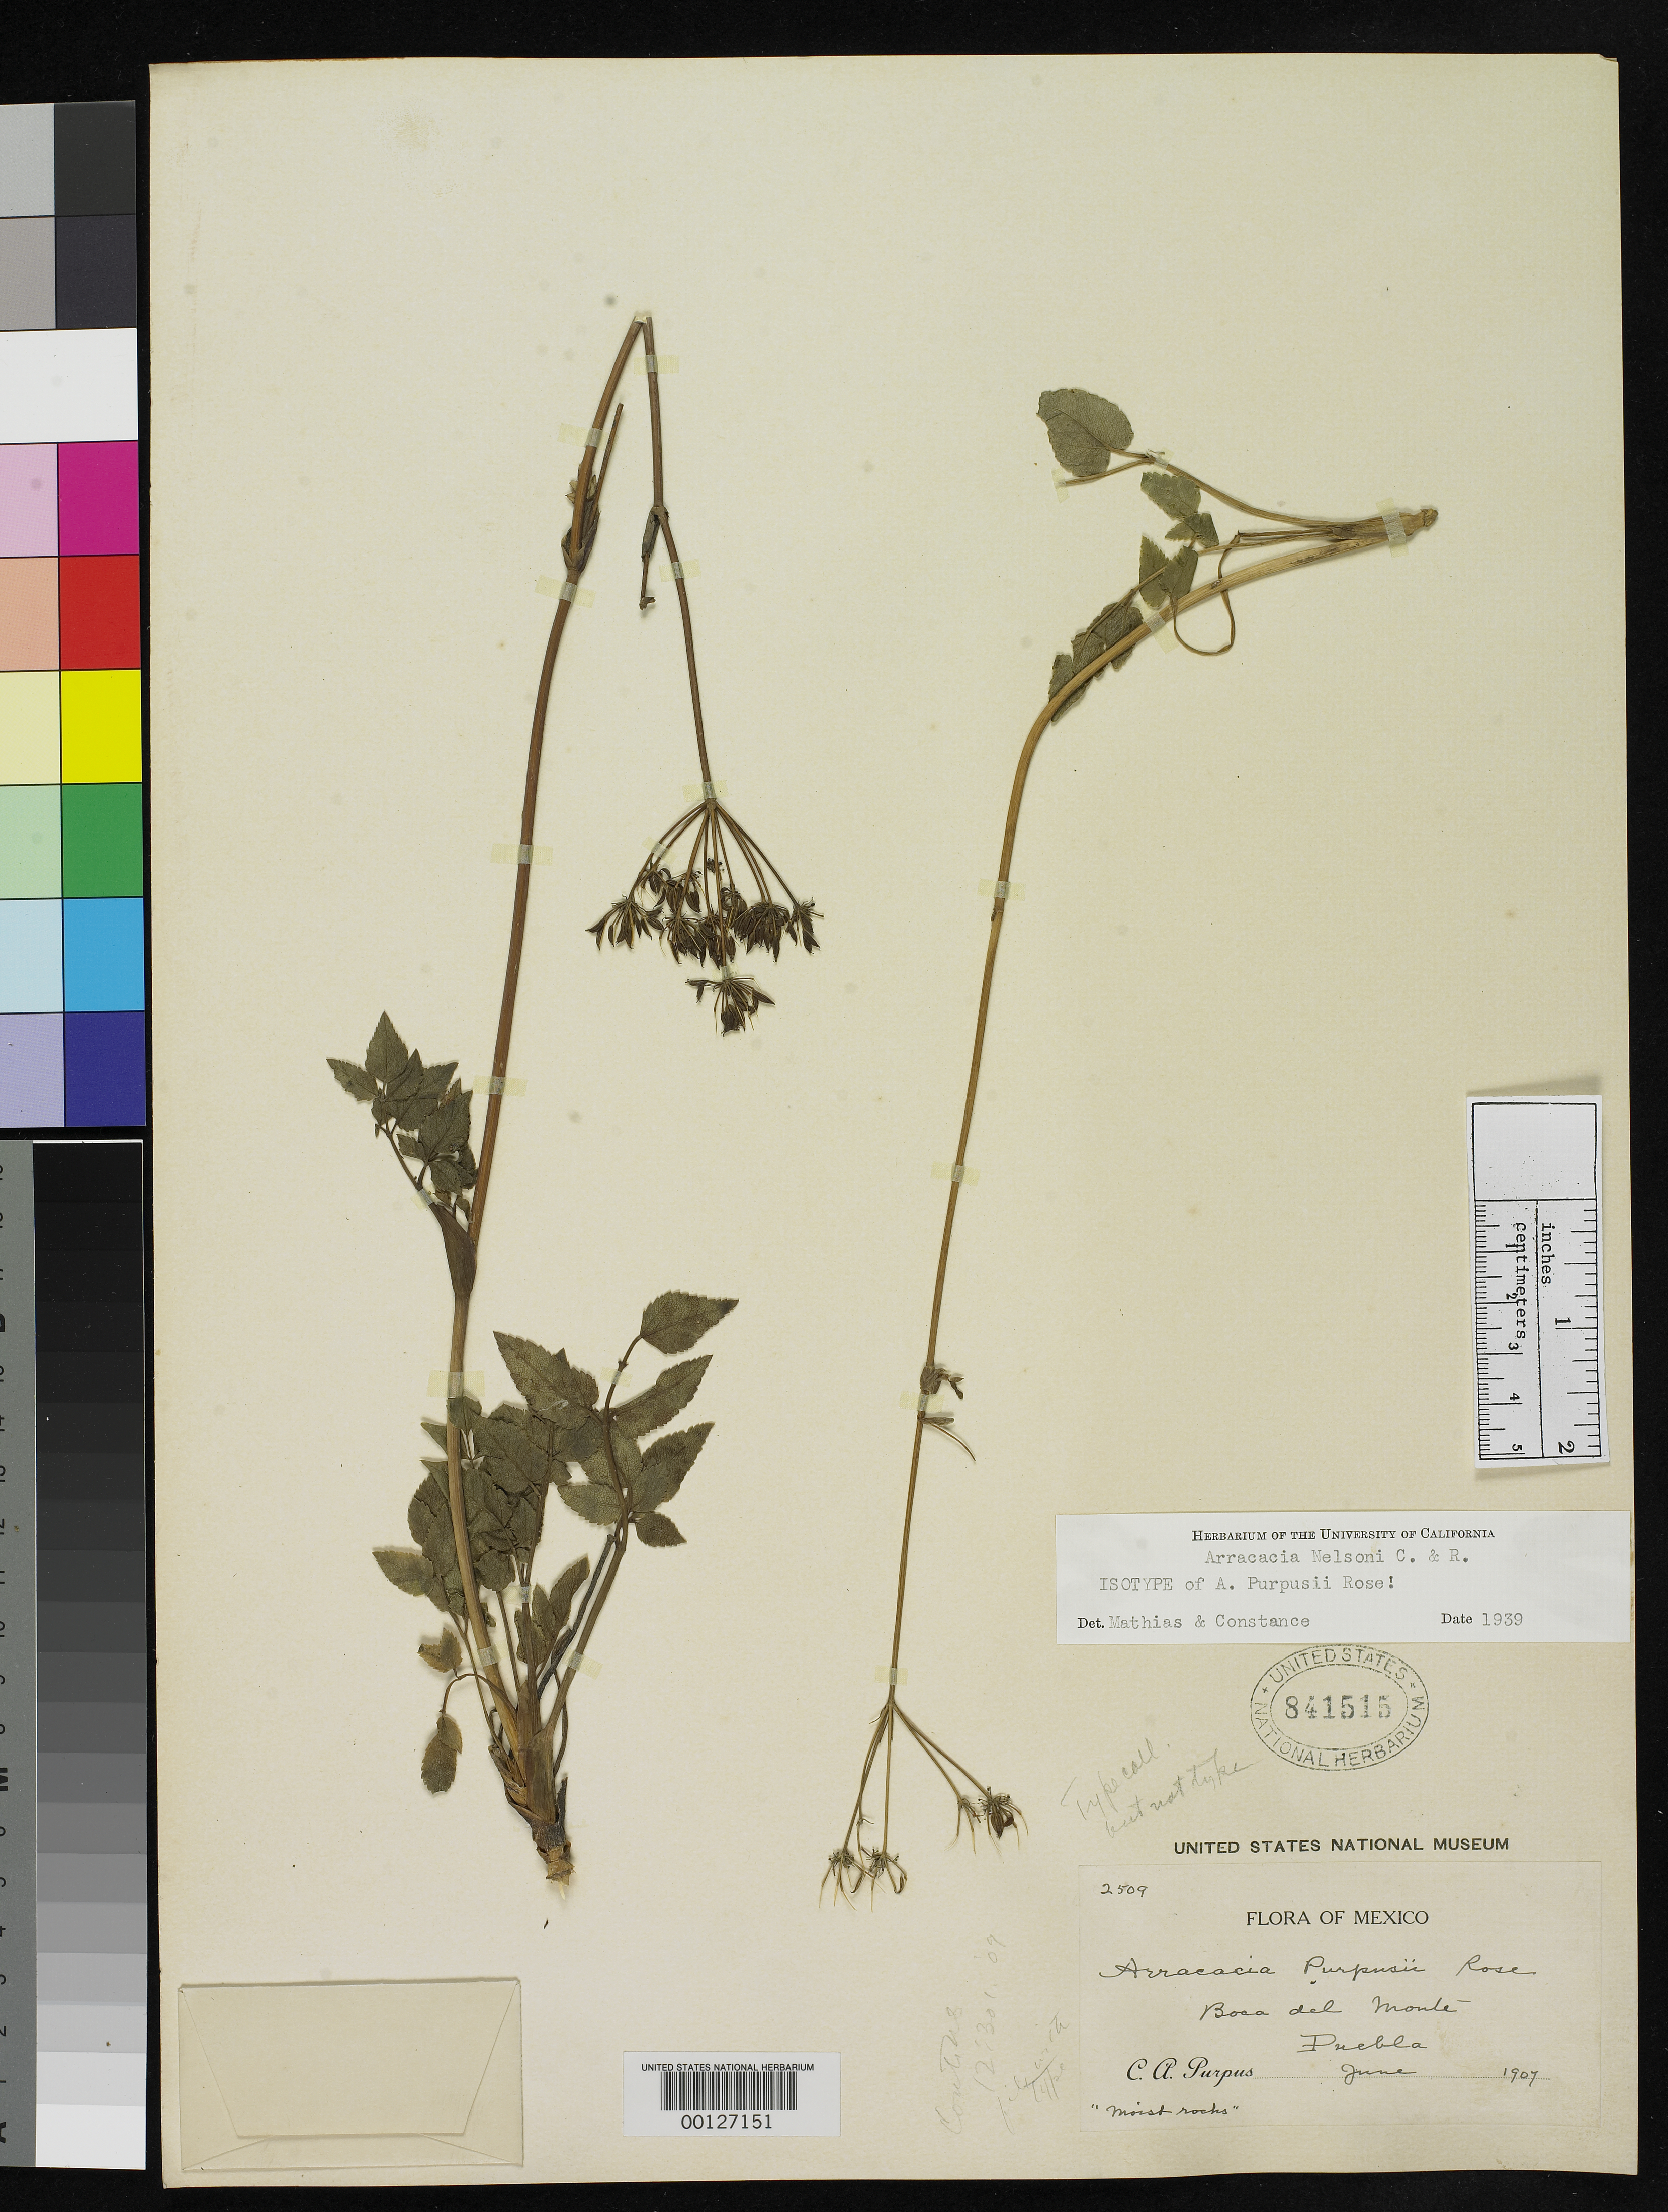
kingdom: Plantae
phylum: Tracheophyta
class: Magnoliopsida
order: Apiales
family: Apiaceae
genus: Arracacia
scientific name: Arracacia purpusii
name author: Rose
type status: Isotype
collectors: C. A. Purpus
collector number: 2509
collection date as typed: Jun 1909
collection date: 1909-06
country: Mexico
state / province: Puebla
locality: Boca del Monte.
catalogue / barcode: US 841515